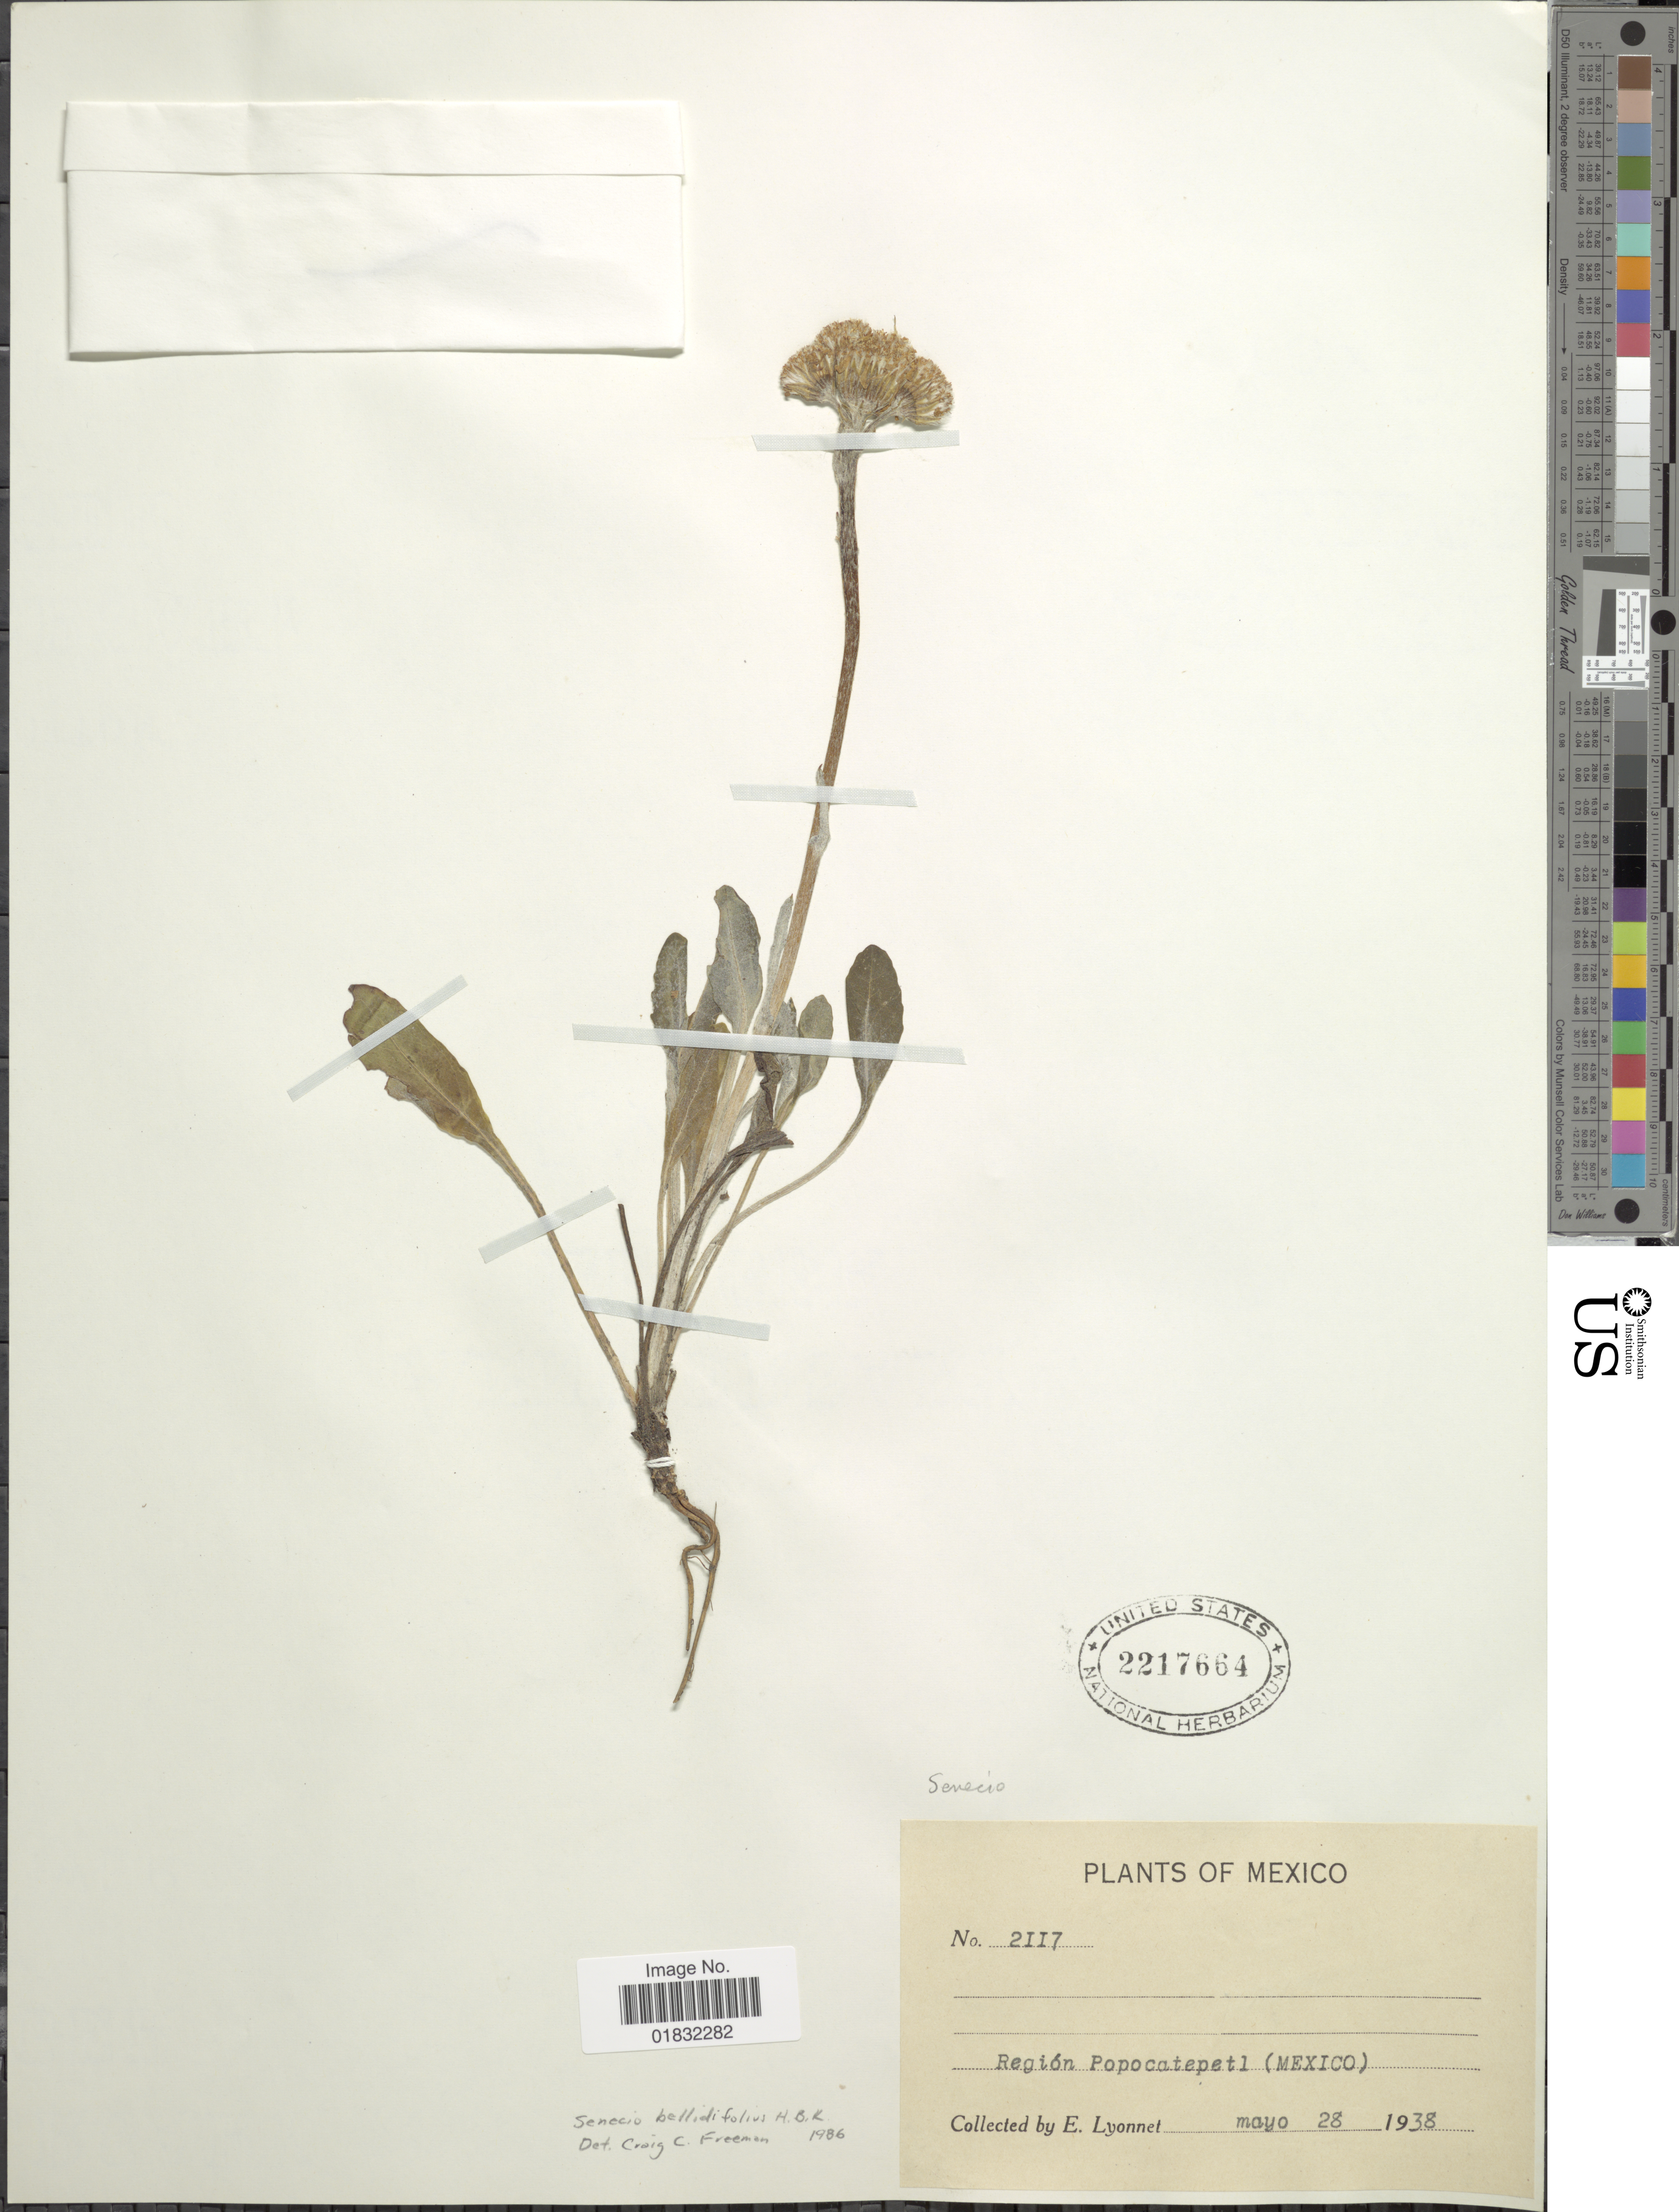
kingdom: Plantae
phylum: Tracheophyta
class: Magnoliopsida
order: Asterales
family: Asteraceae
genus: Packera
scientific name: Packera bellidifolia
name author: (Kunth) W.A. Weber & Á. Löve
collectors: E. Lyonnet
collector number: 2117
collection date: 1938-05-28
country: Mexico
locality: Región Popocatepetl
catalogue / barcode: US 2217664